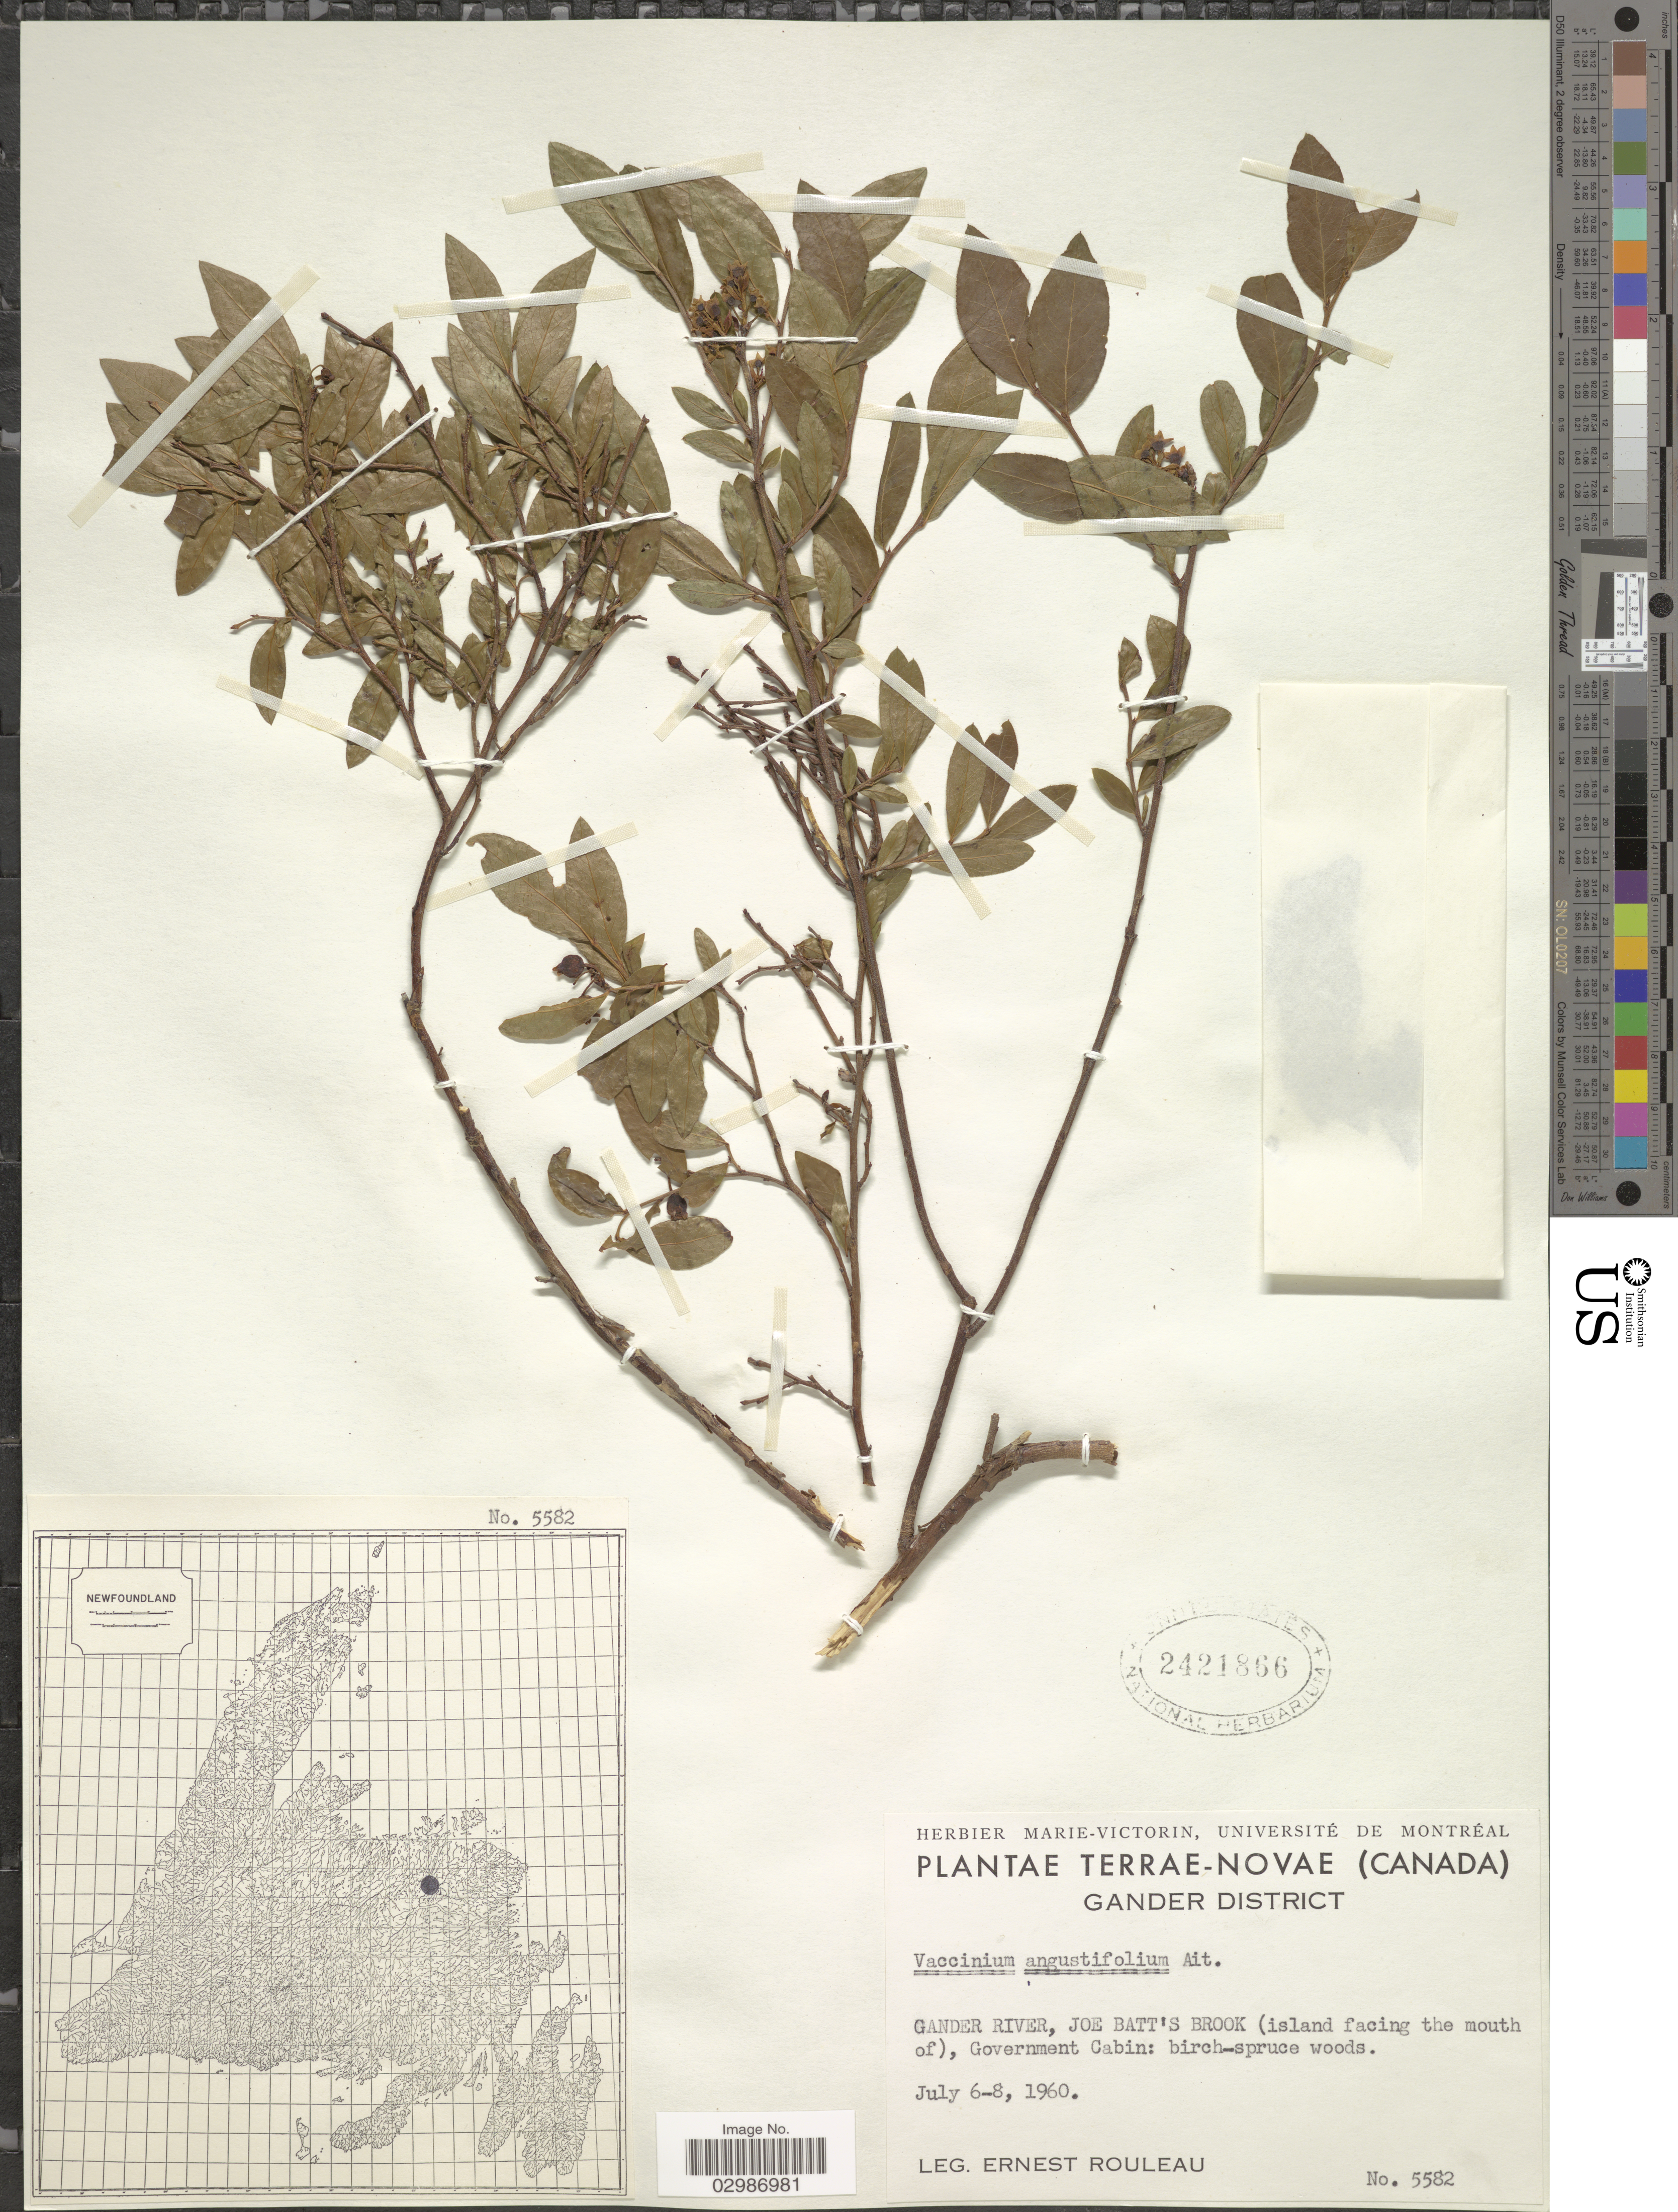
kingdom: Plantae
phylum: Tracheophyta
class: Magnoliopsida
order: Ericales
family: Ericaceae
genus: Vaccinium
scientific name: Vaccinium angustifolium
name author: Aiton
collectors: J. Rouleau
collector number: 5582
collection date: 1960-07-06/1960-07-08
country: Canada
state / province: Newfoundland and Labrador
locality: Terrae-Novae, Gander District, Gander River, Joe Batt's Brook (island facing the mouth of), Government Cabin.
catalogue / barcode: US 2421866